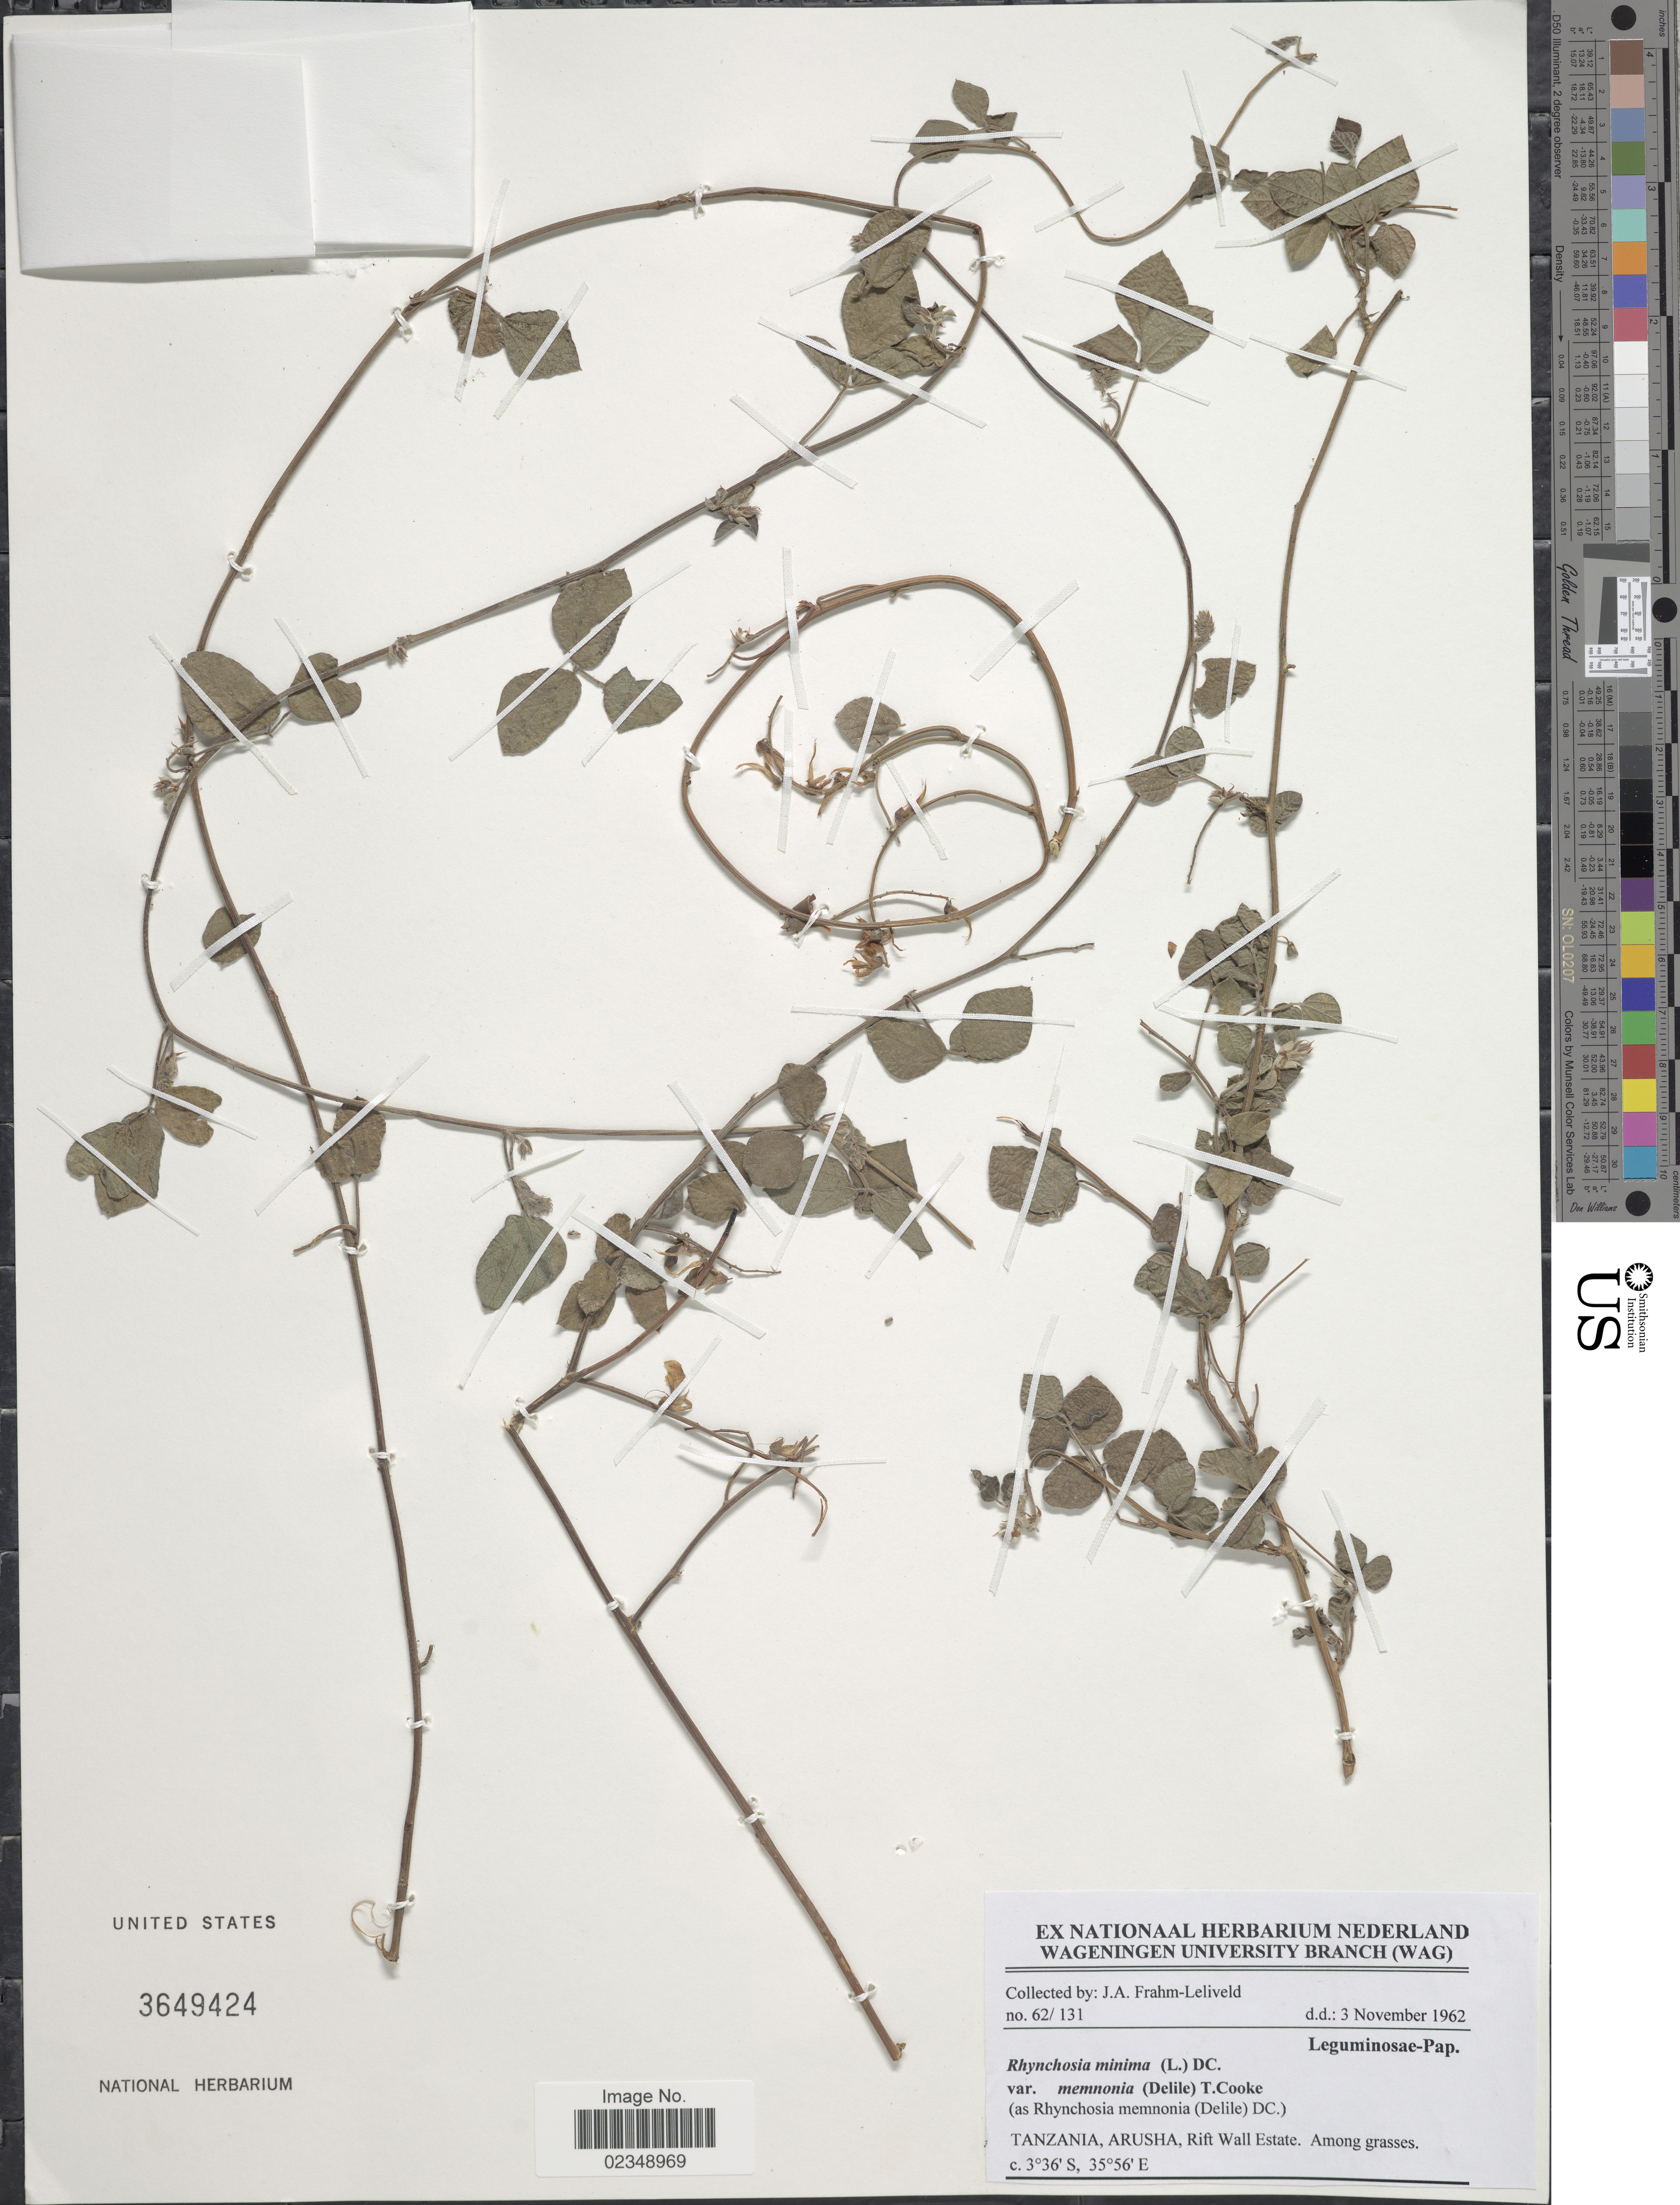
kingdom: Plantae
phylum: Tracheophyta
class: Magnoliopsida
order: Fabales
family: Fabaceae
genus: Rhynchosia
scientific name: Rhynchosia minima var. memnonia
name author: (Delile) T. Cooke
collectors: J. Frahm-Leliveld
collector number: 62/131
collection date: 1962-11-03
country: Tanzania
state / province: Arusha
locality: Rift Wall Estate, among grasses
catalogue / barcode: US 3649424